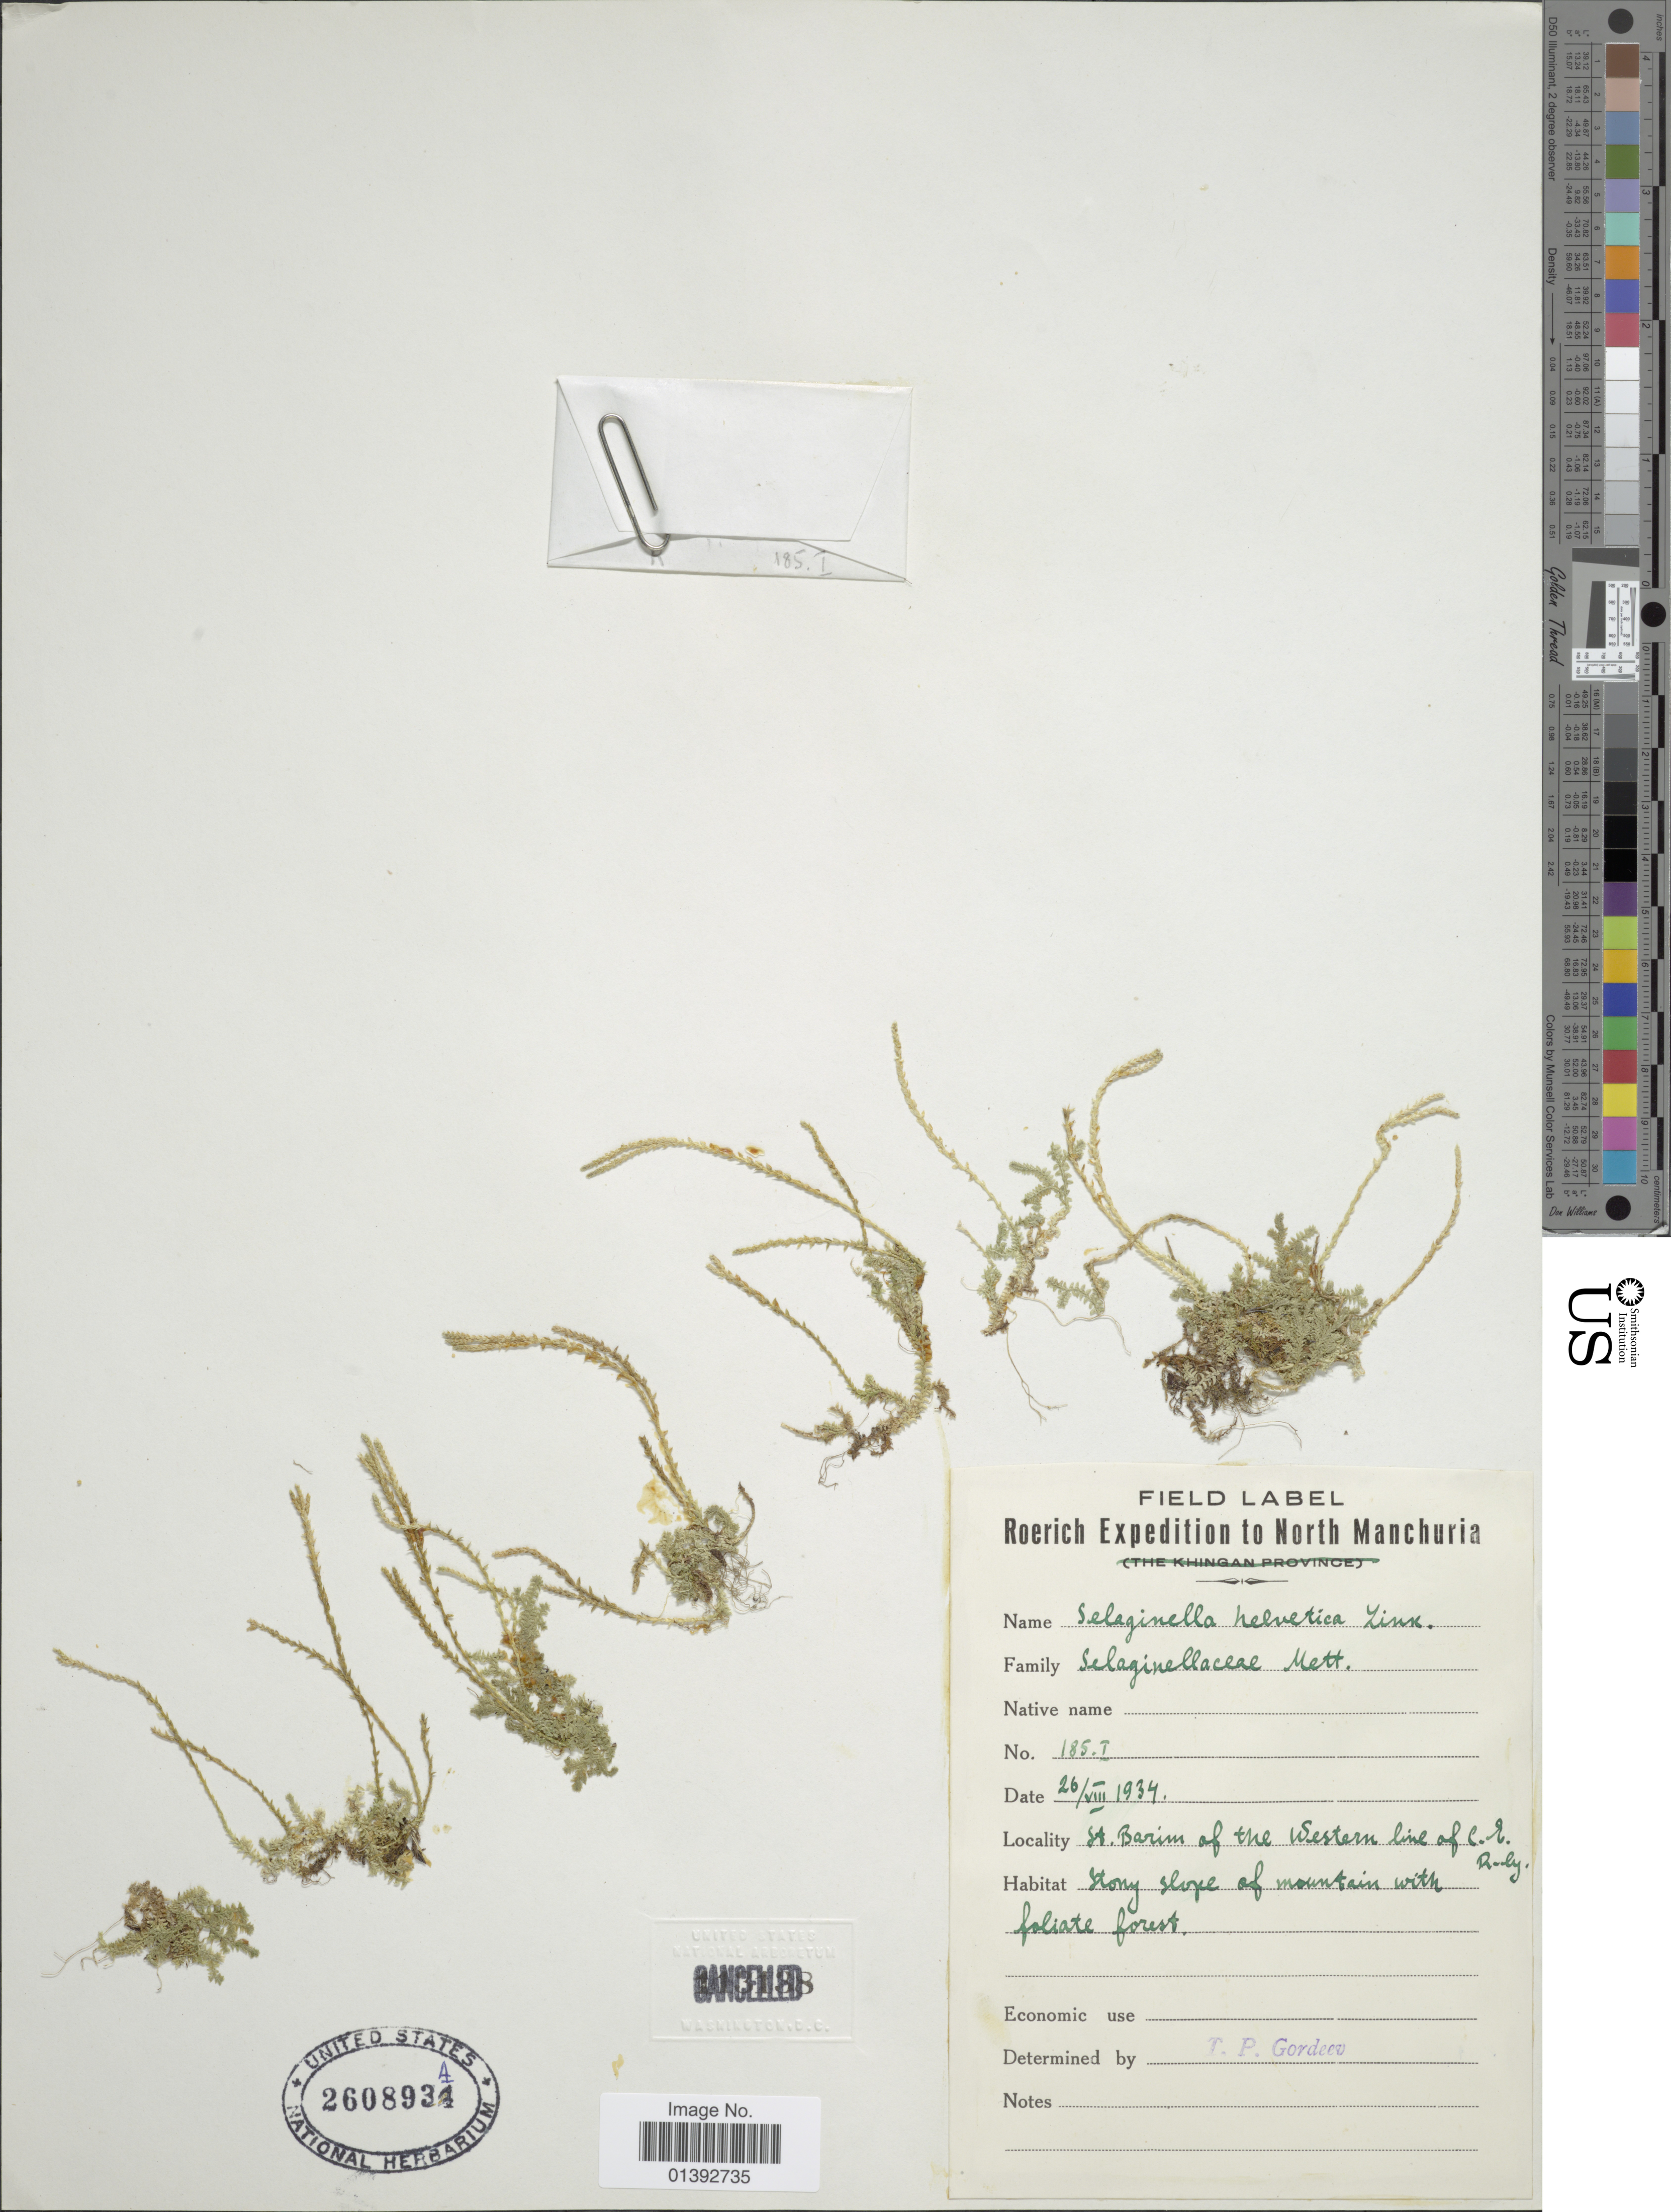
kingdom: Plantae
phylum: Tracheophyta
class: Lycopodiopsida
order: Selaginellales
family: Selaginellaceae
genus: Selaginella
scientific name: Selaginella helvetica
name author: (L.) Spring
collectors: Roerich Expedition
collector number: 185I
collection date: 1934-08-26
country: China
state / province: Nei Monggol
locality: North Manchuria, St. Barim of the western line of C.E. Rley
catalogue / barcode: US 2608934